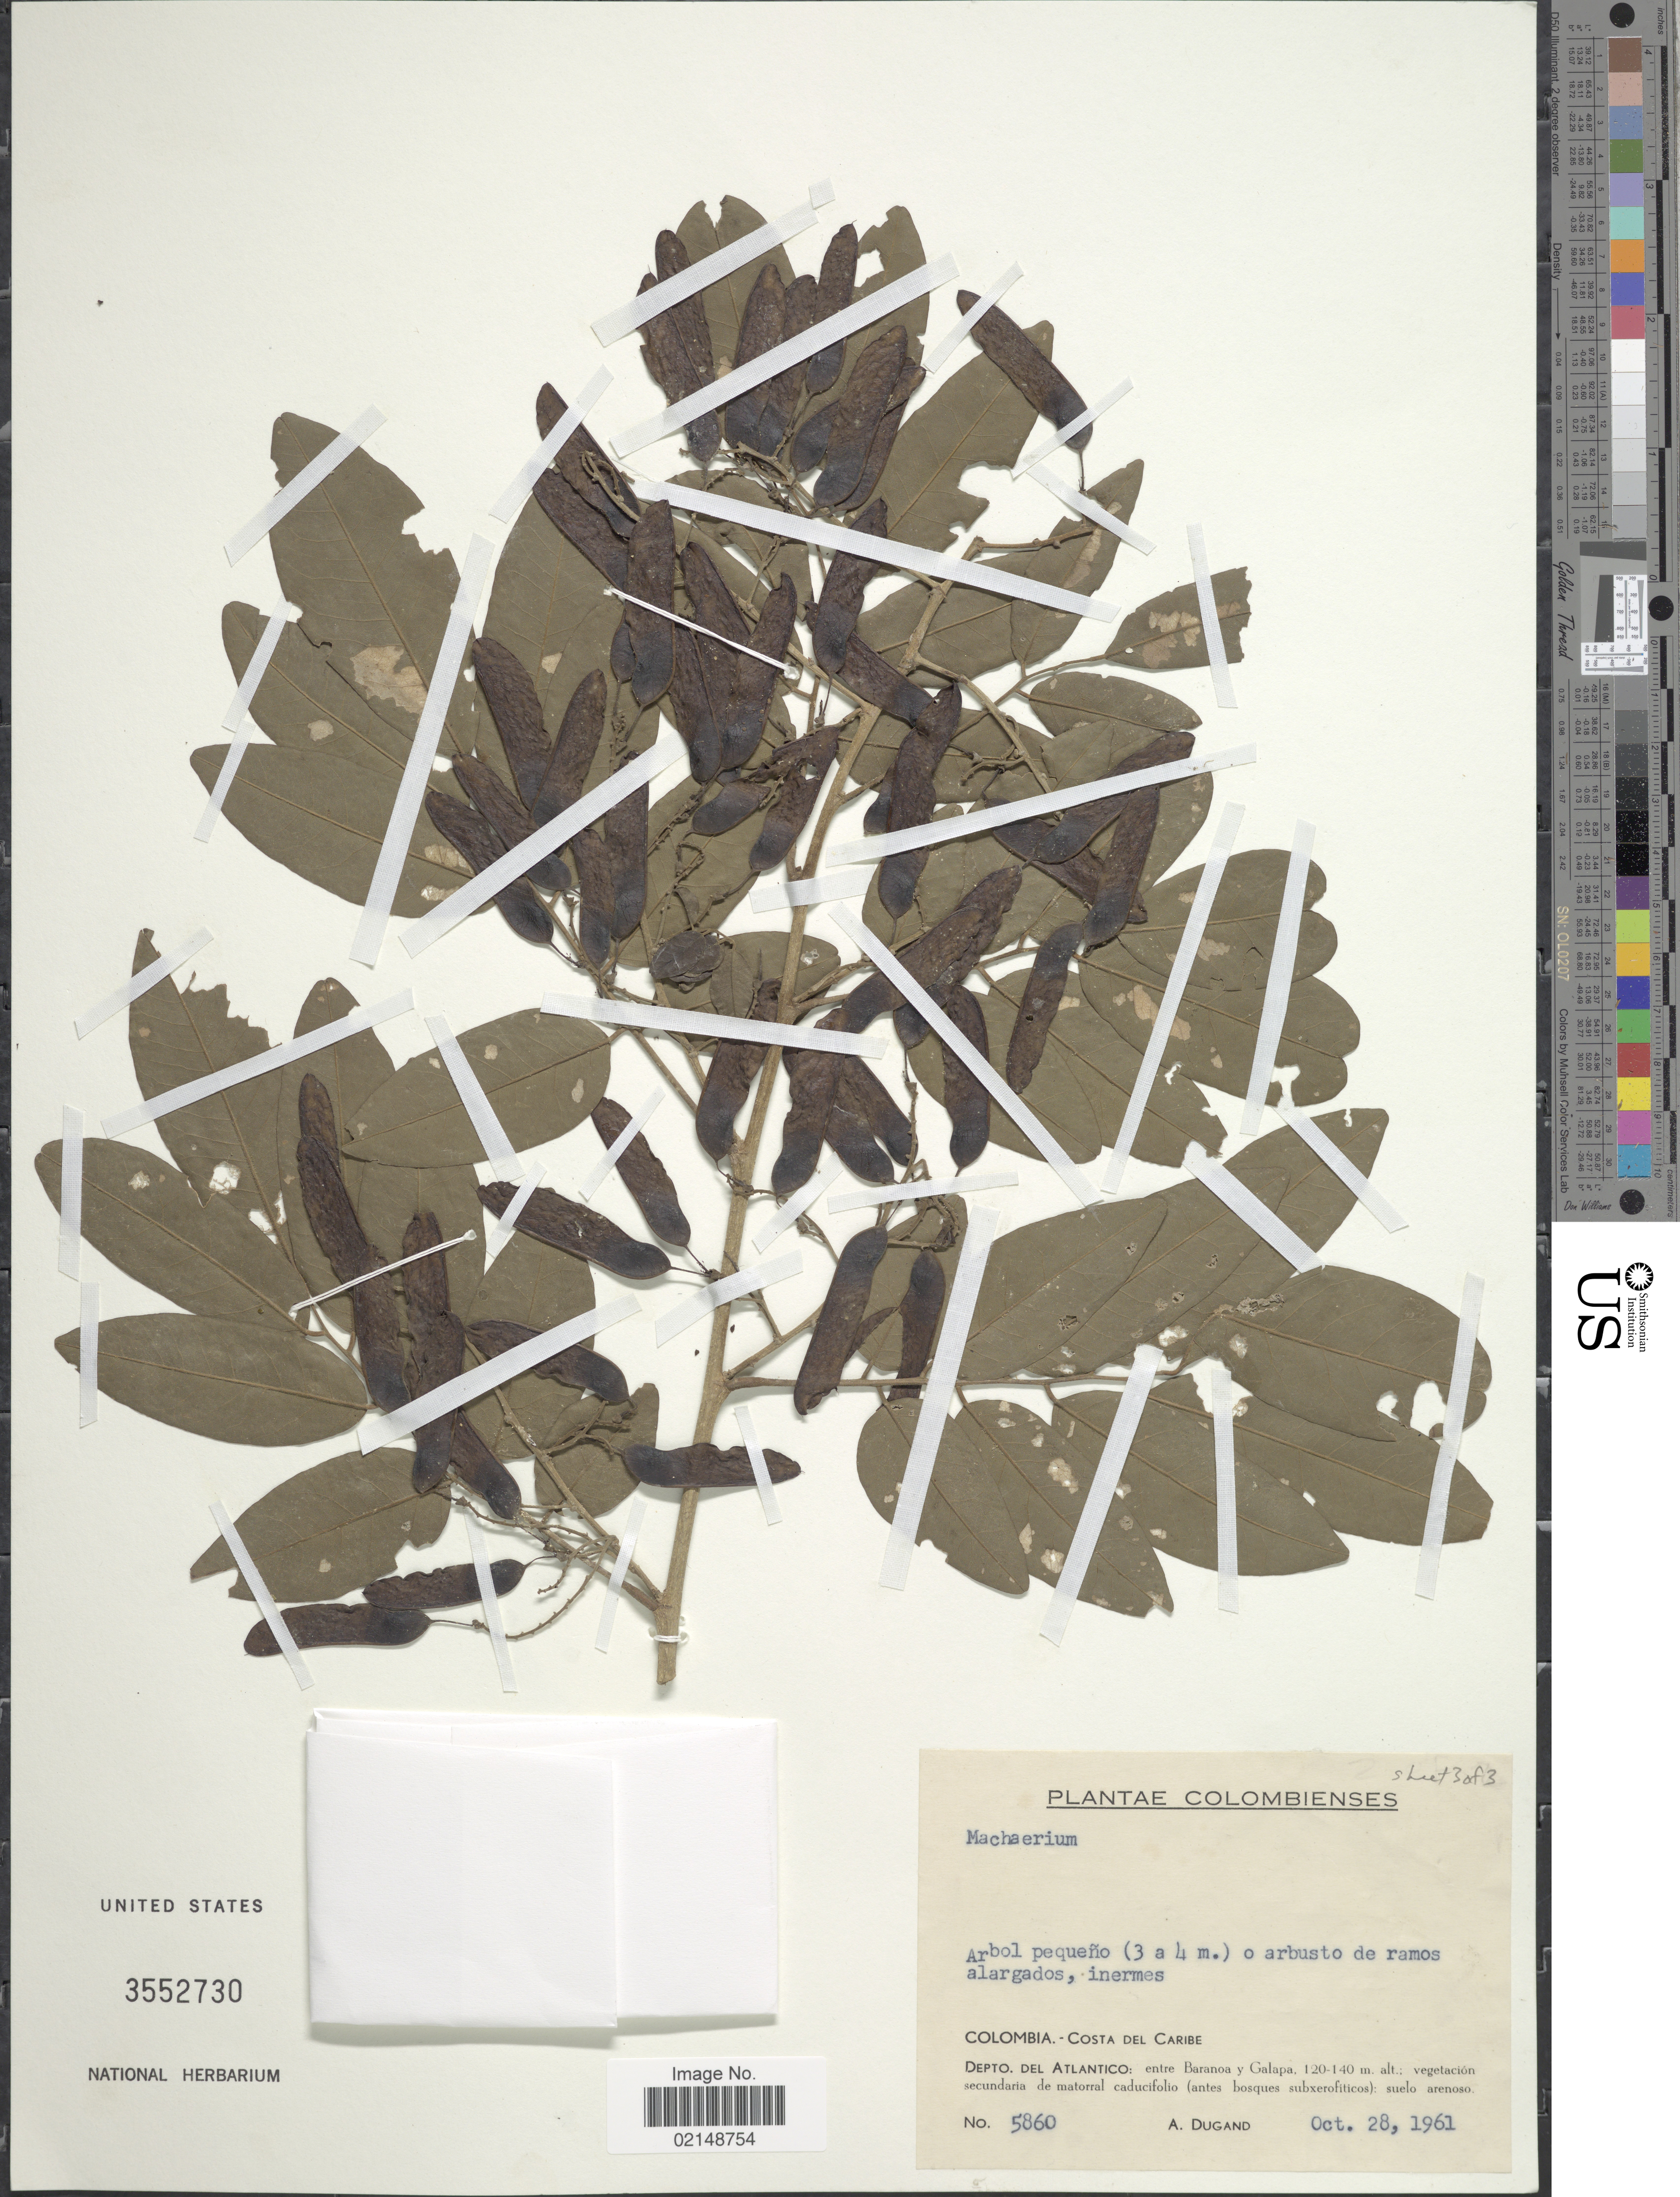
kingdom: Plantae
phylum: Tracheophyta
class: Magnoliopsida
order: Fabales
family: Fabaceae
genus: Machaerium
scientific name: Machaerium bondaense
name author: Pittier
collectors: A. Dugand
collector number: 5860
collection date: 1961-10-28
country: Colombia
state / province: Atlántico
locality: Costa del Caribe, entre Baranoa y Galapa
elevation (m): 120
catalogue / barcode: US 3552730